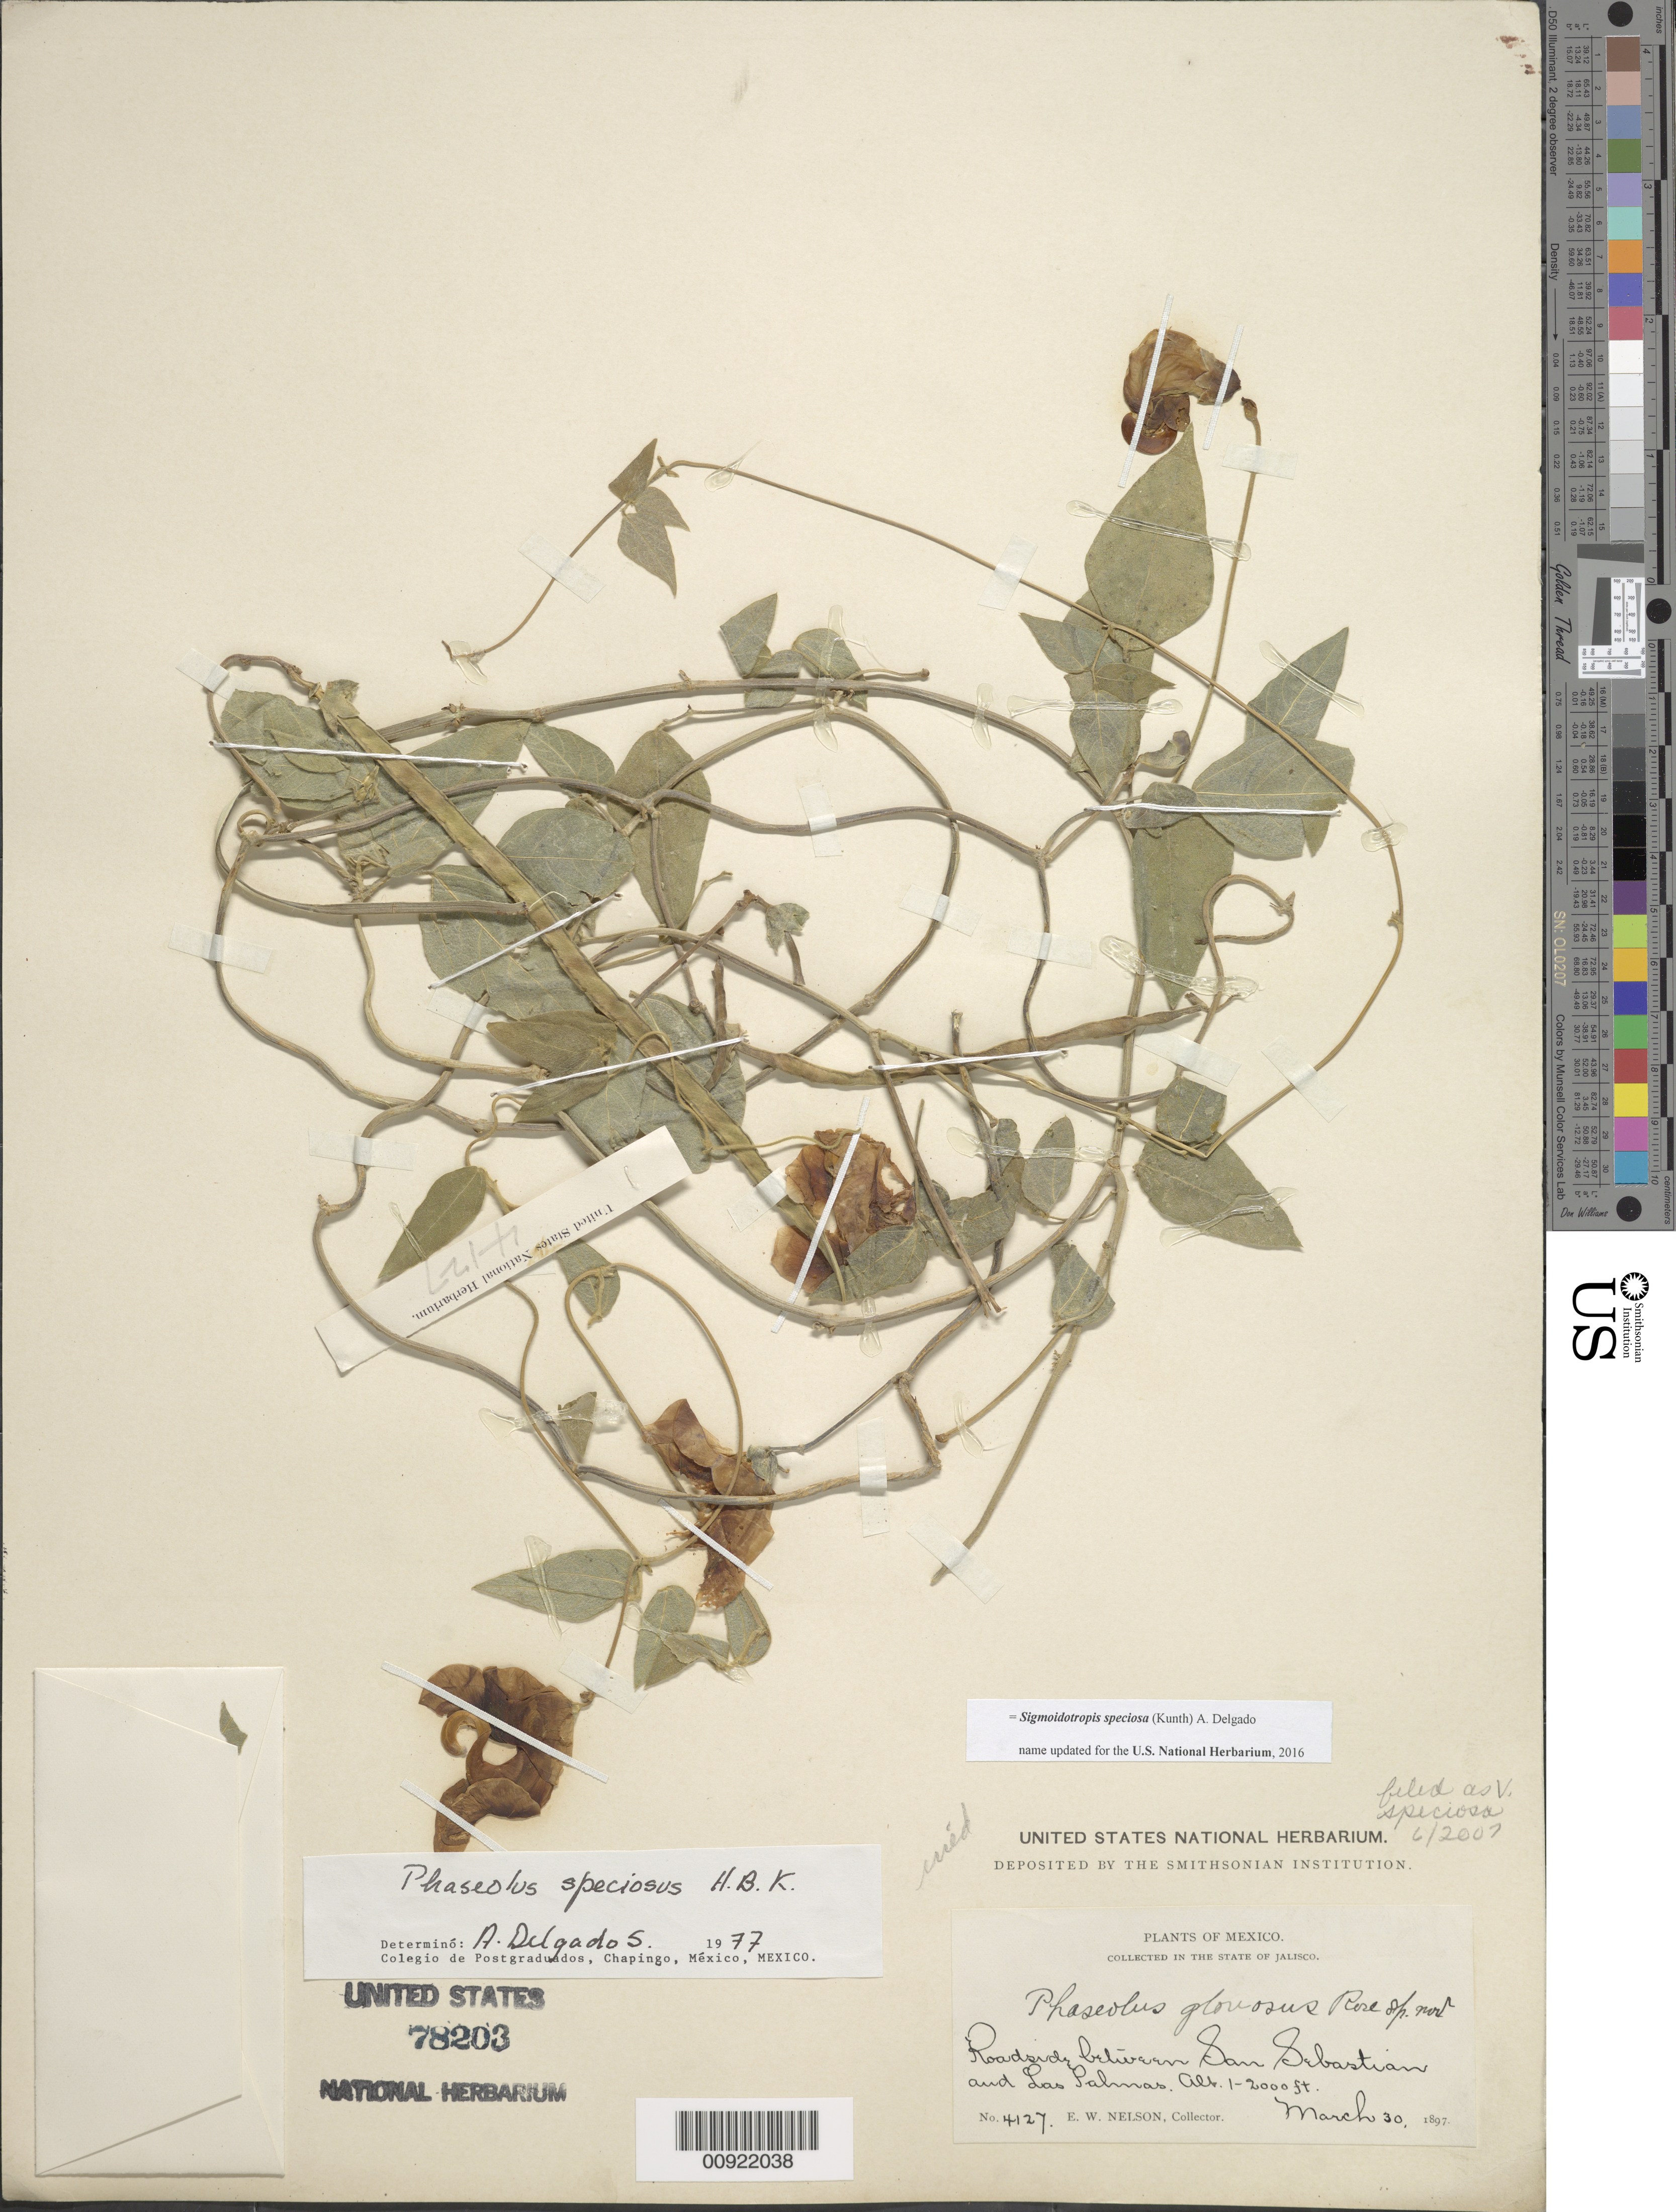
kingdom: Plantae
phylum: Tracheophyta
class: Magnoliopsida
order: Fabales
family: Fabaceae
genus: Sigmoidotropis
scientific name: Sigmoidotropis speciosa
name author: (Kunth) A. Delgado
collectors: E. W. Nelson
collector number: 4127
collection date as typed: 30 Mar 1897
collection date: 1897-03-30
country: Mexico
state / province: Jalisco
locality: Between San Sebastian and Las Palmas.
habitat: Roadside.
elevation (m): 305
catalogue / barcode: US 78203